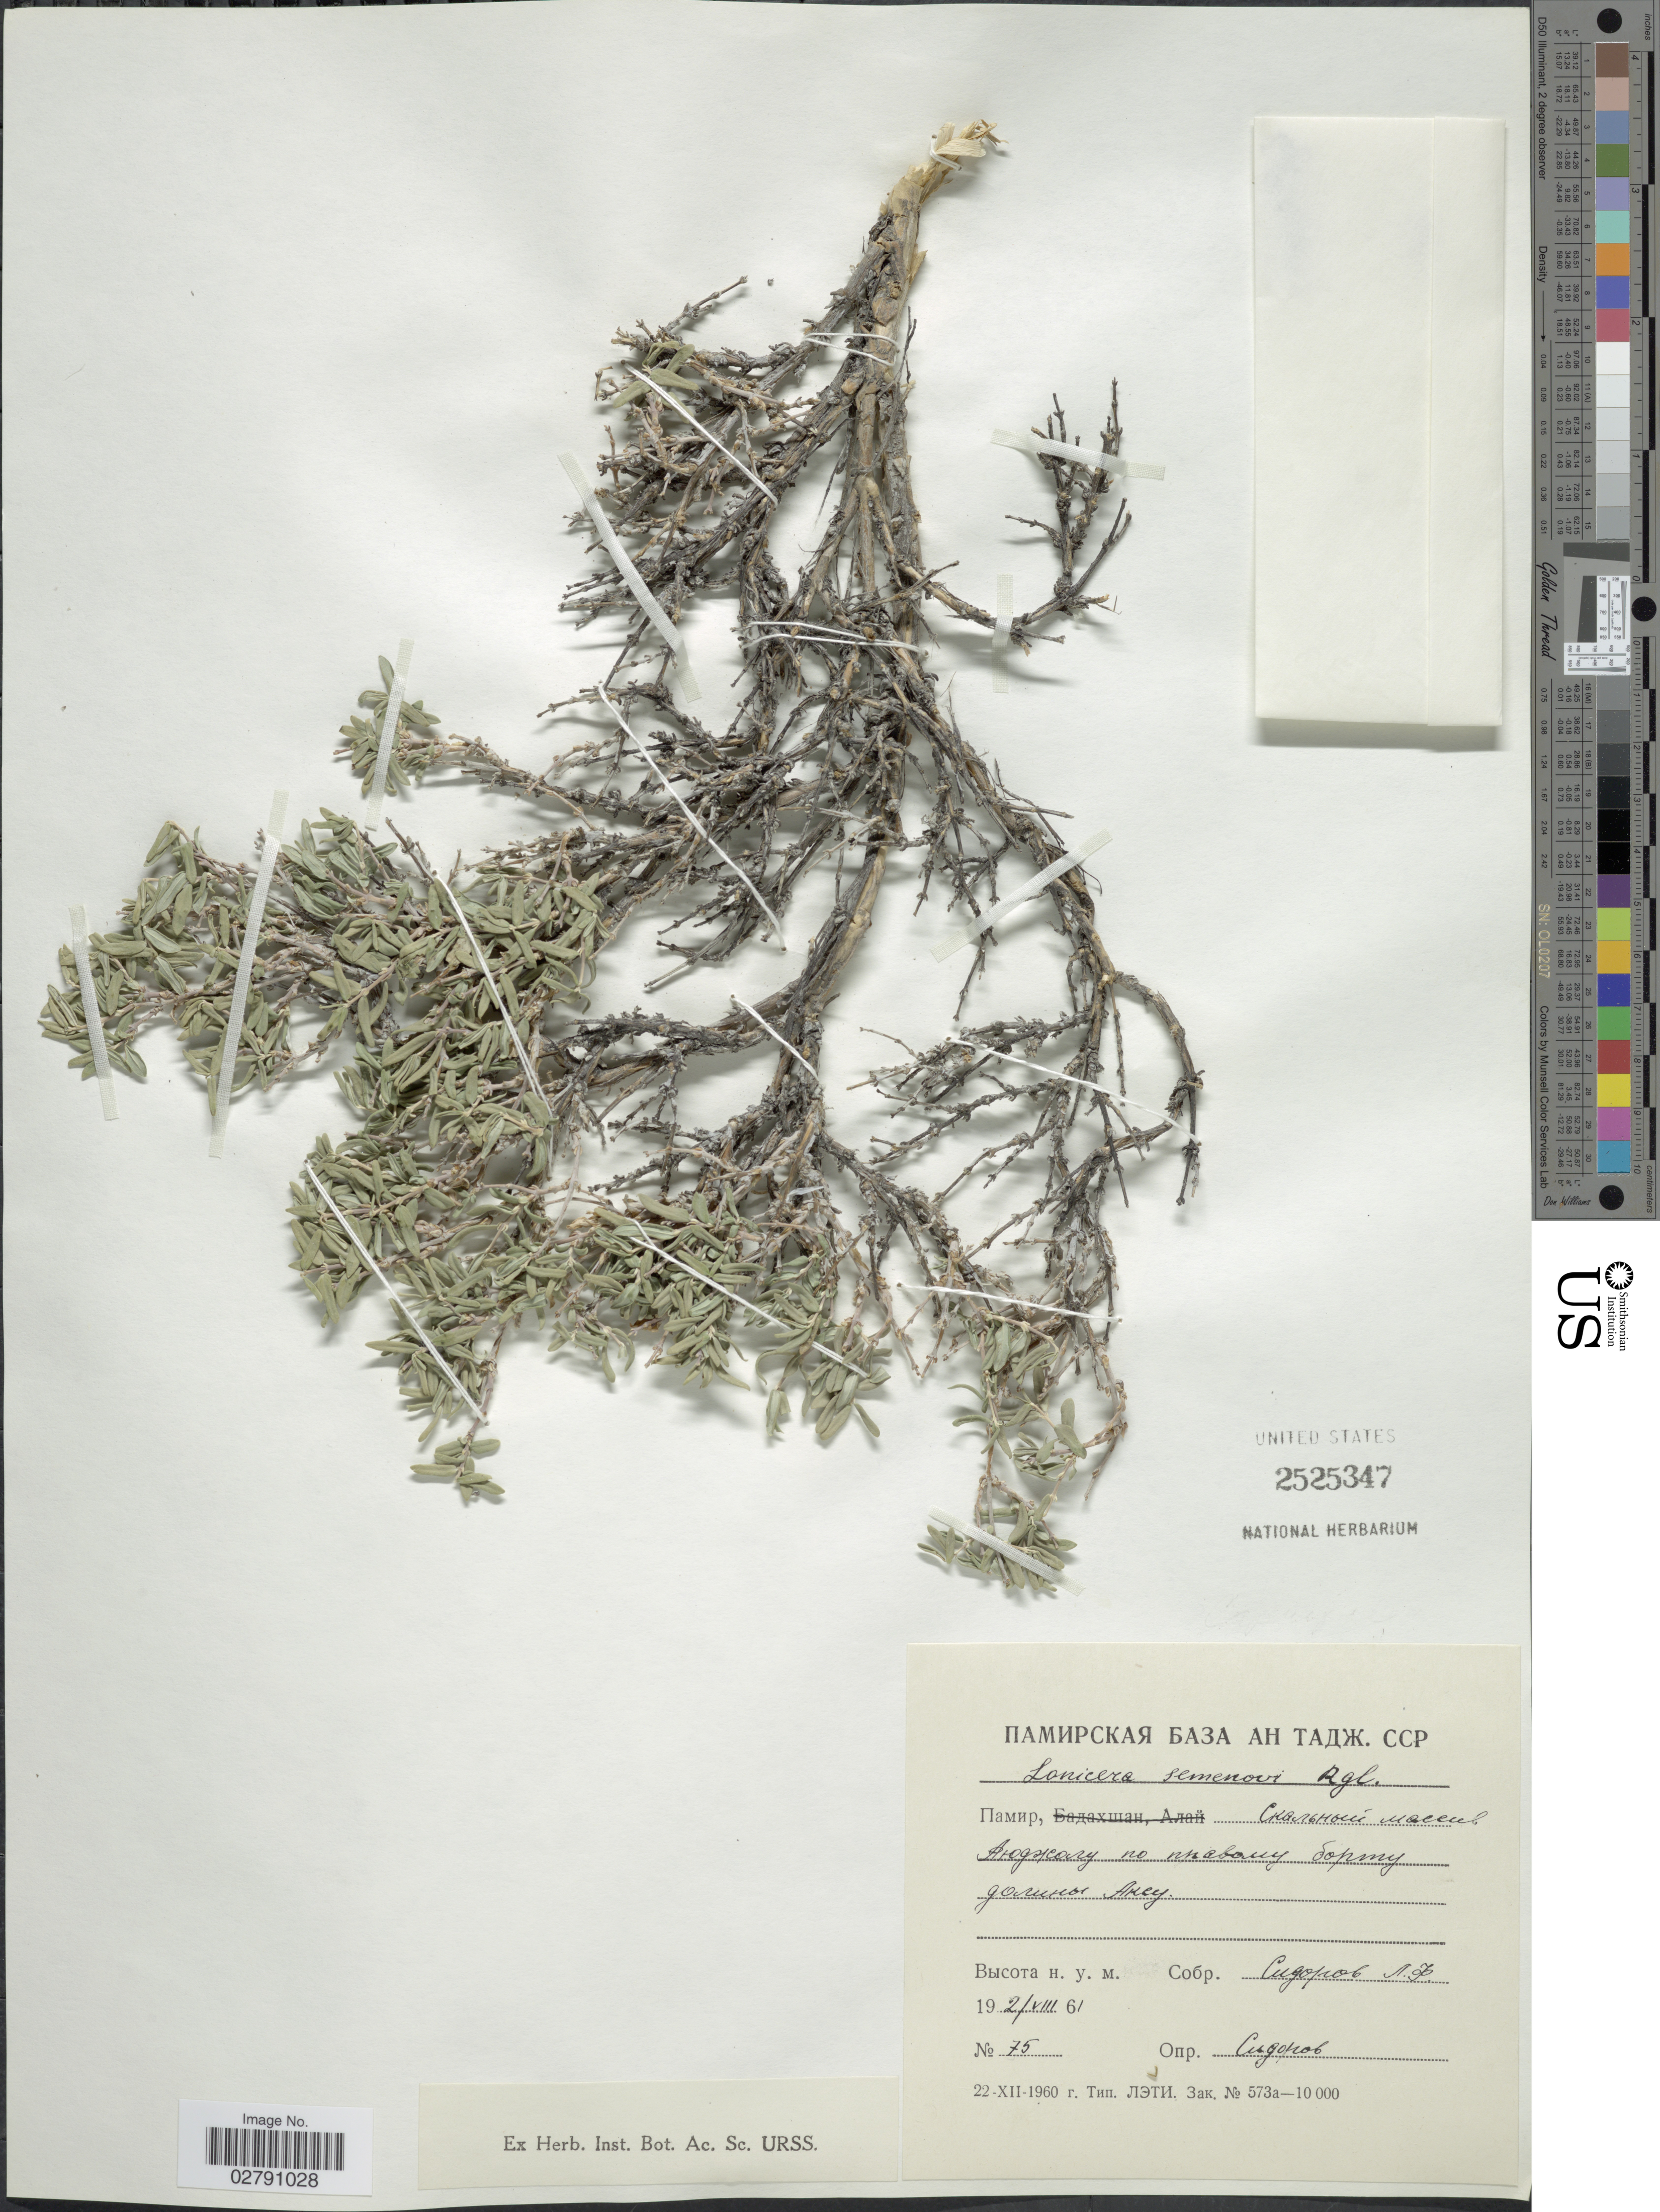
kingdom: Plantae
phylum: Tracheophyta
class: Magnoliopsida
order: Dipsacales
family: Caprifoliaceae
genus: Lonicera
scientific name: Lonicera semenovii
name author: Regel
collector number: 75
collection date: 1961-08-02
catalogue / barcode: US 2525347